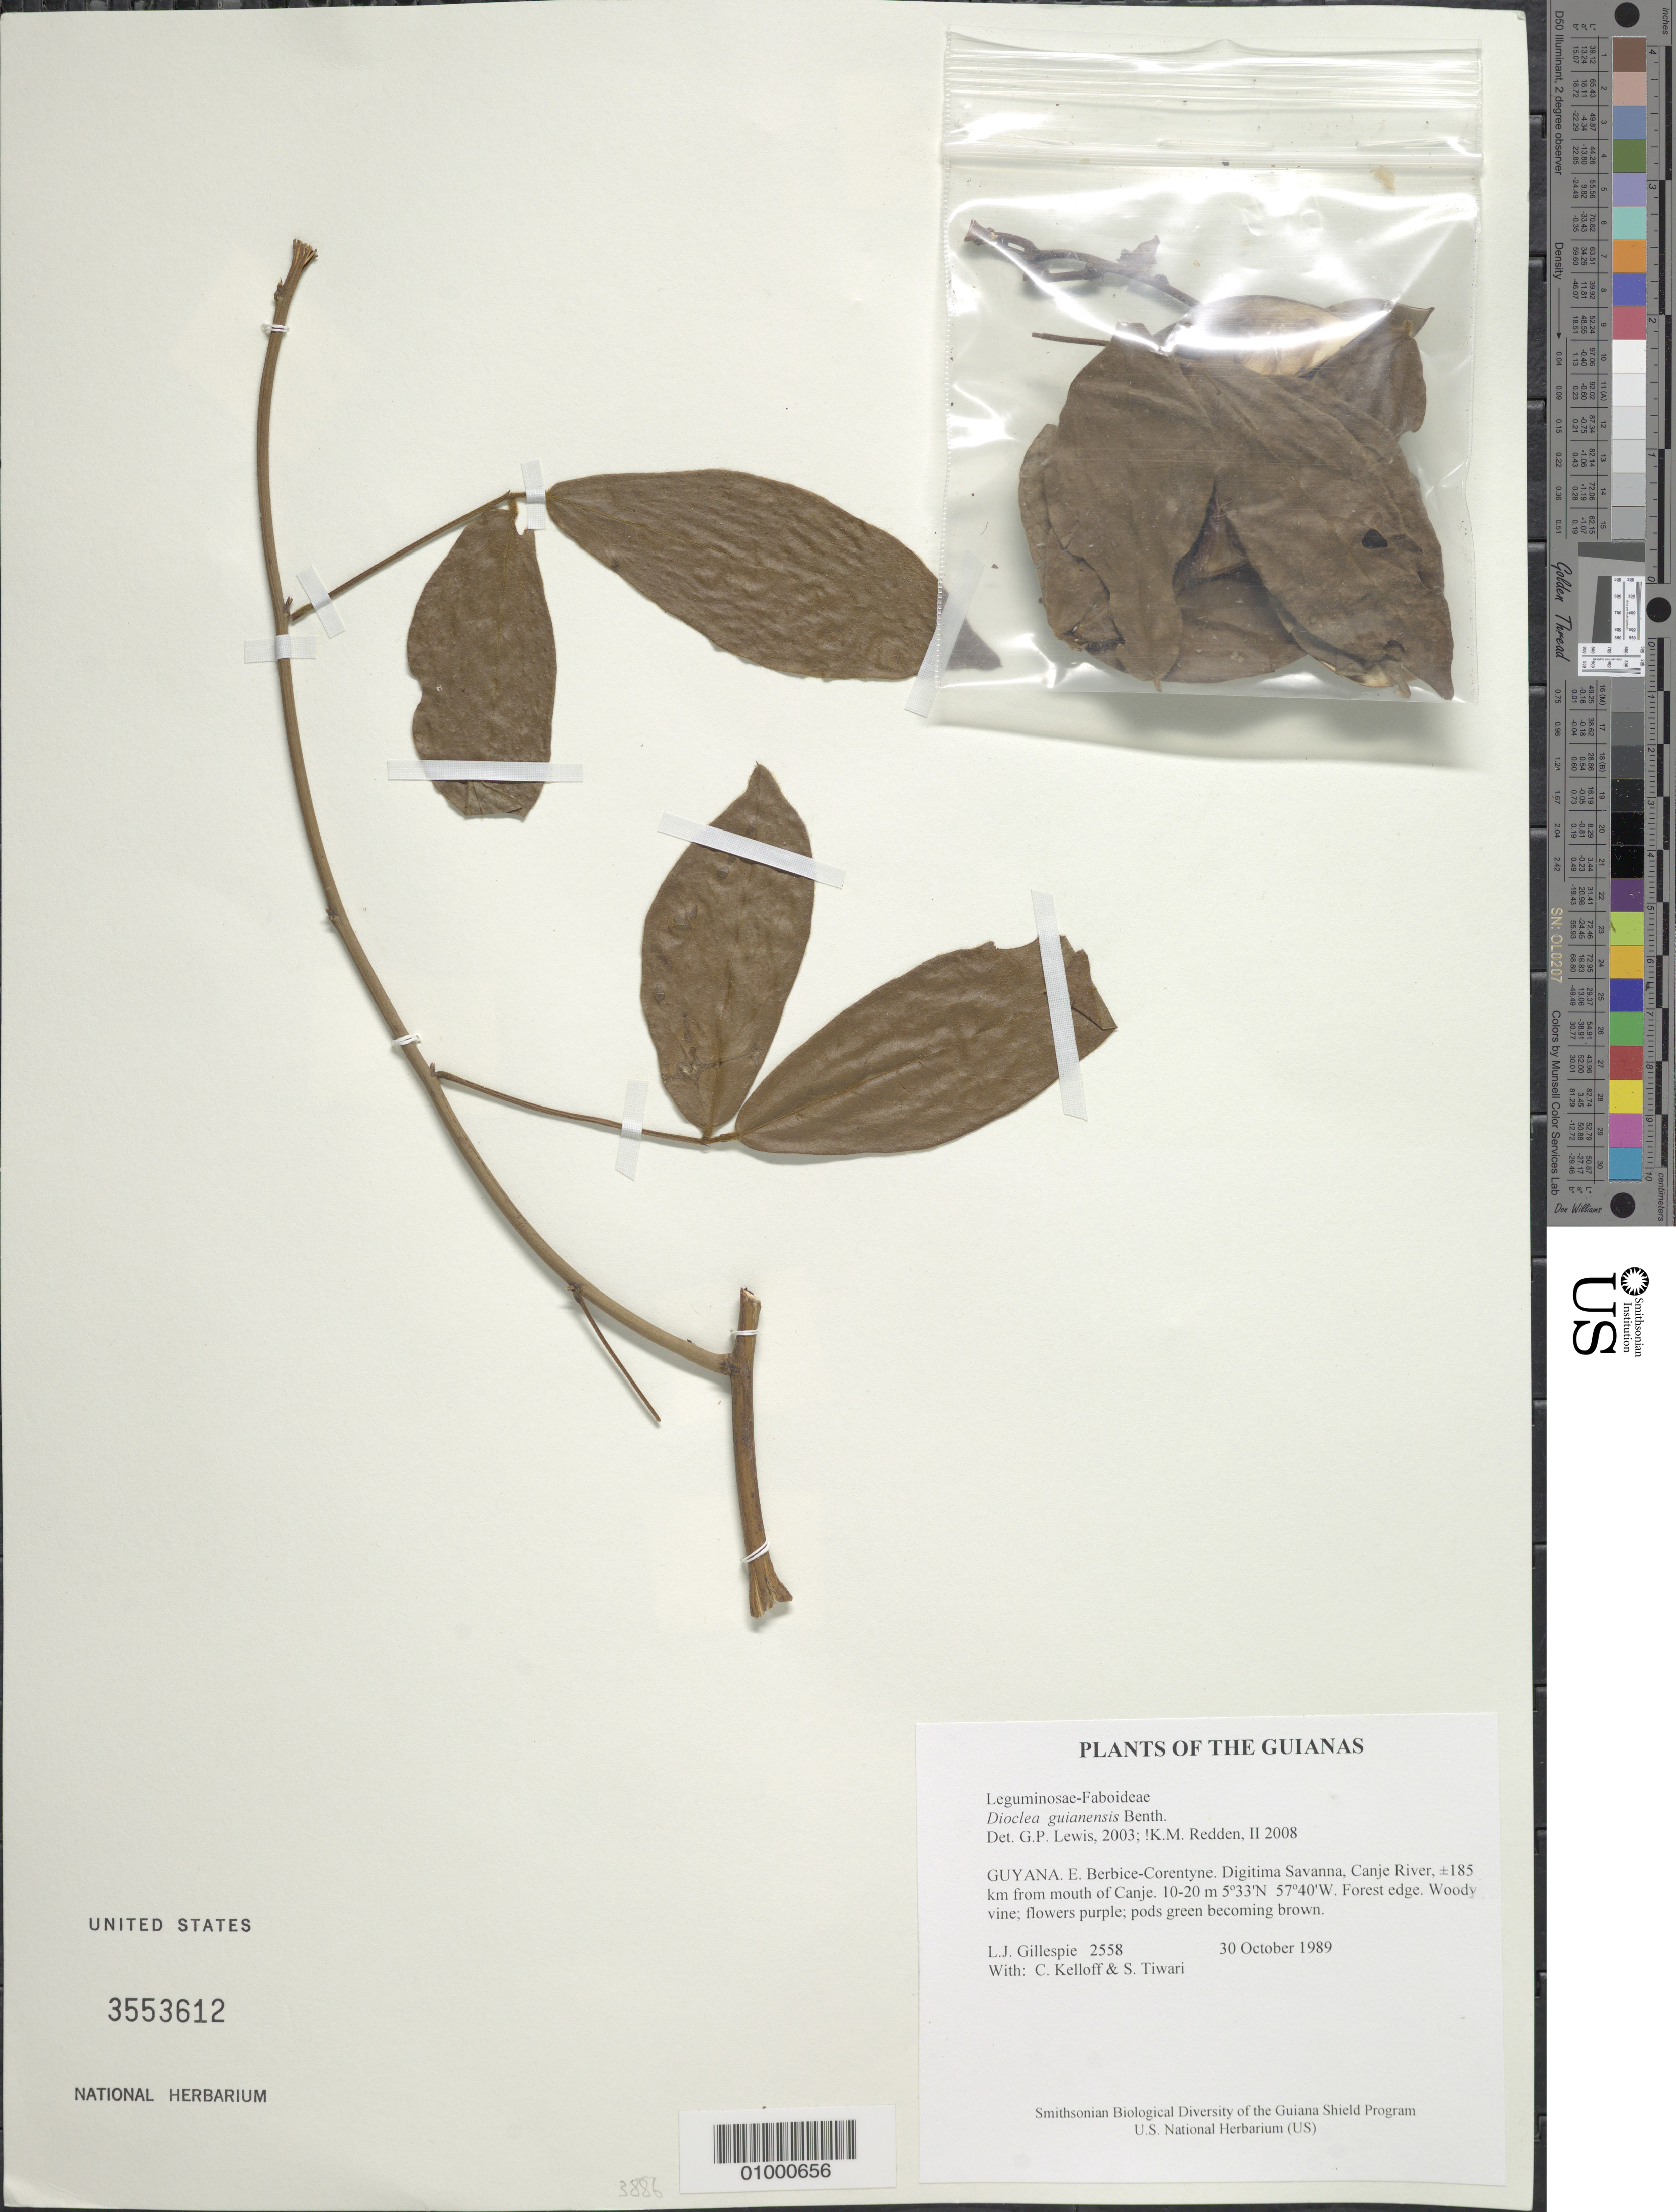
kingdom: Plantae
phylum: Tracheophyta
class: Magnoliopsida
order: Fabales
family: Fabaceae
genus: Dioclea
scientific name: Dioclea guianensis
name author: Benth.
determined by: Redden, K. M.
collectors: L. J. Gillespie, C. L. Kelloff & S. Tiwari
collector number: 2558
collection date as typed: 30 October 1989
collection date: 1989-10-30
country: Guyana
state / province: E. Berbice-Corentyne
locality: Digitima Savanna, Canje River, ±185 km from mouth of Canje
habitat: Forest edge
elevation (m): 10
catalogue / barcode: US 3553612